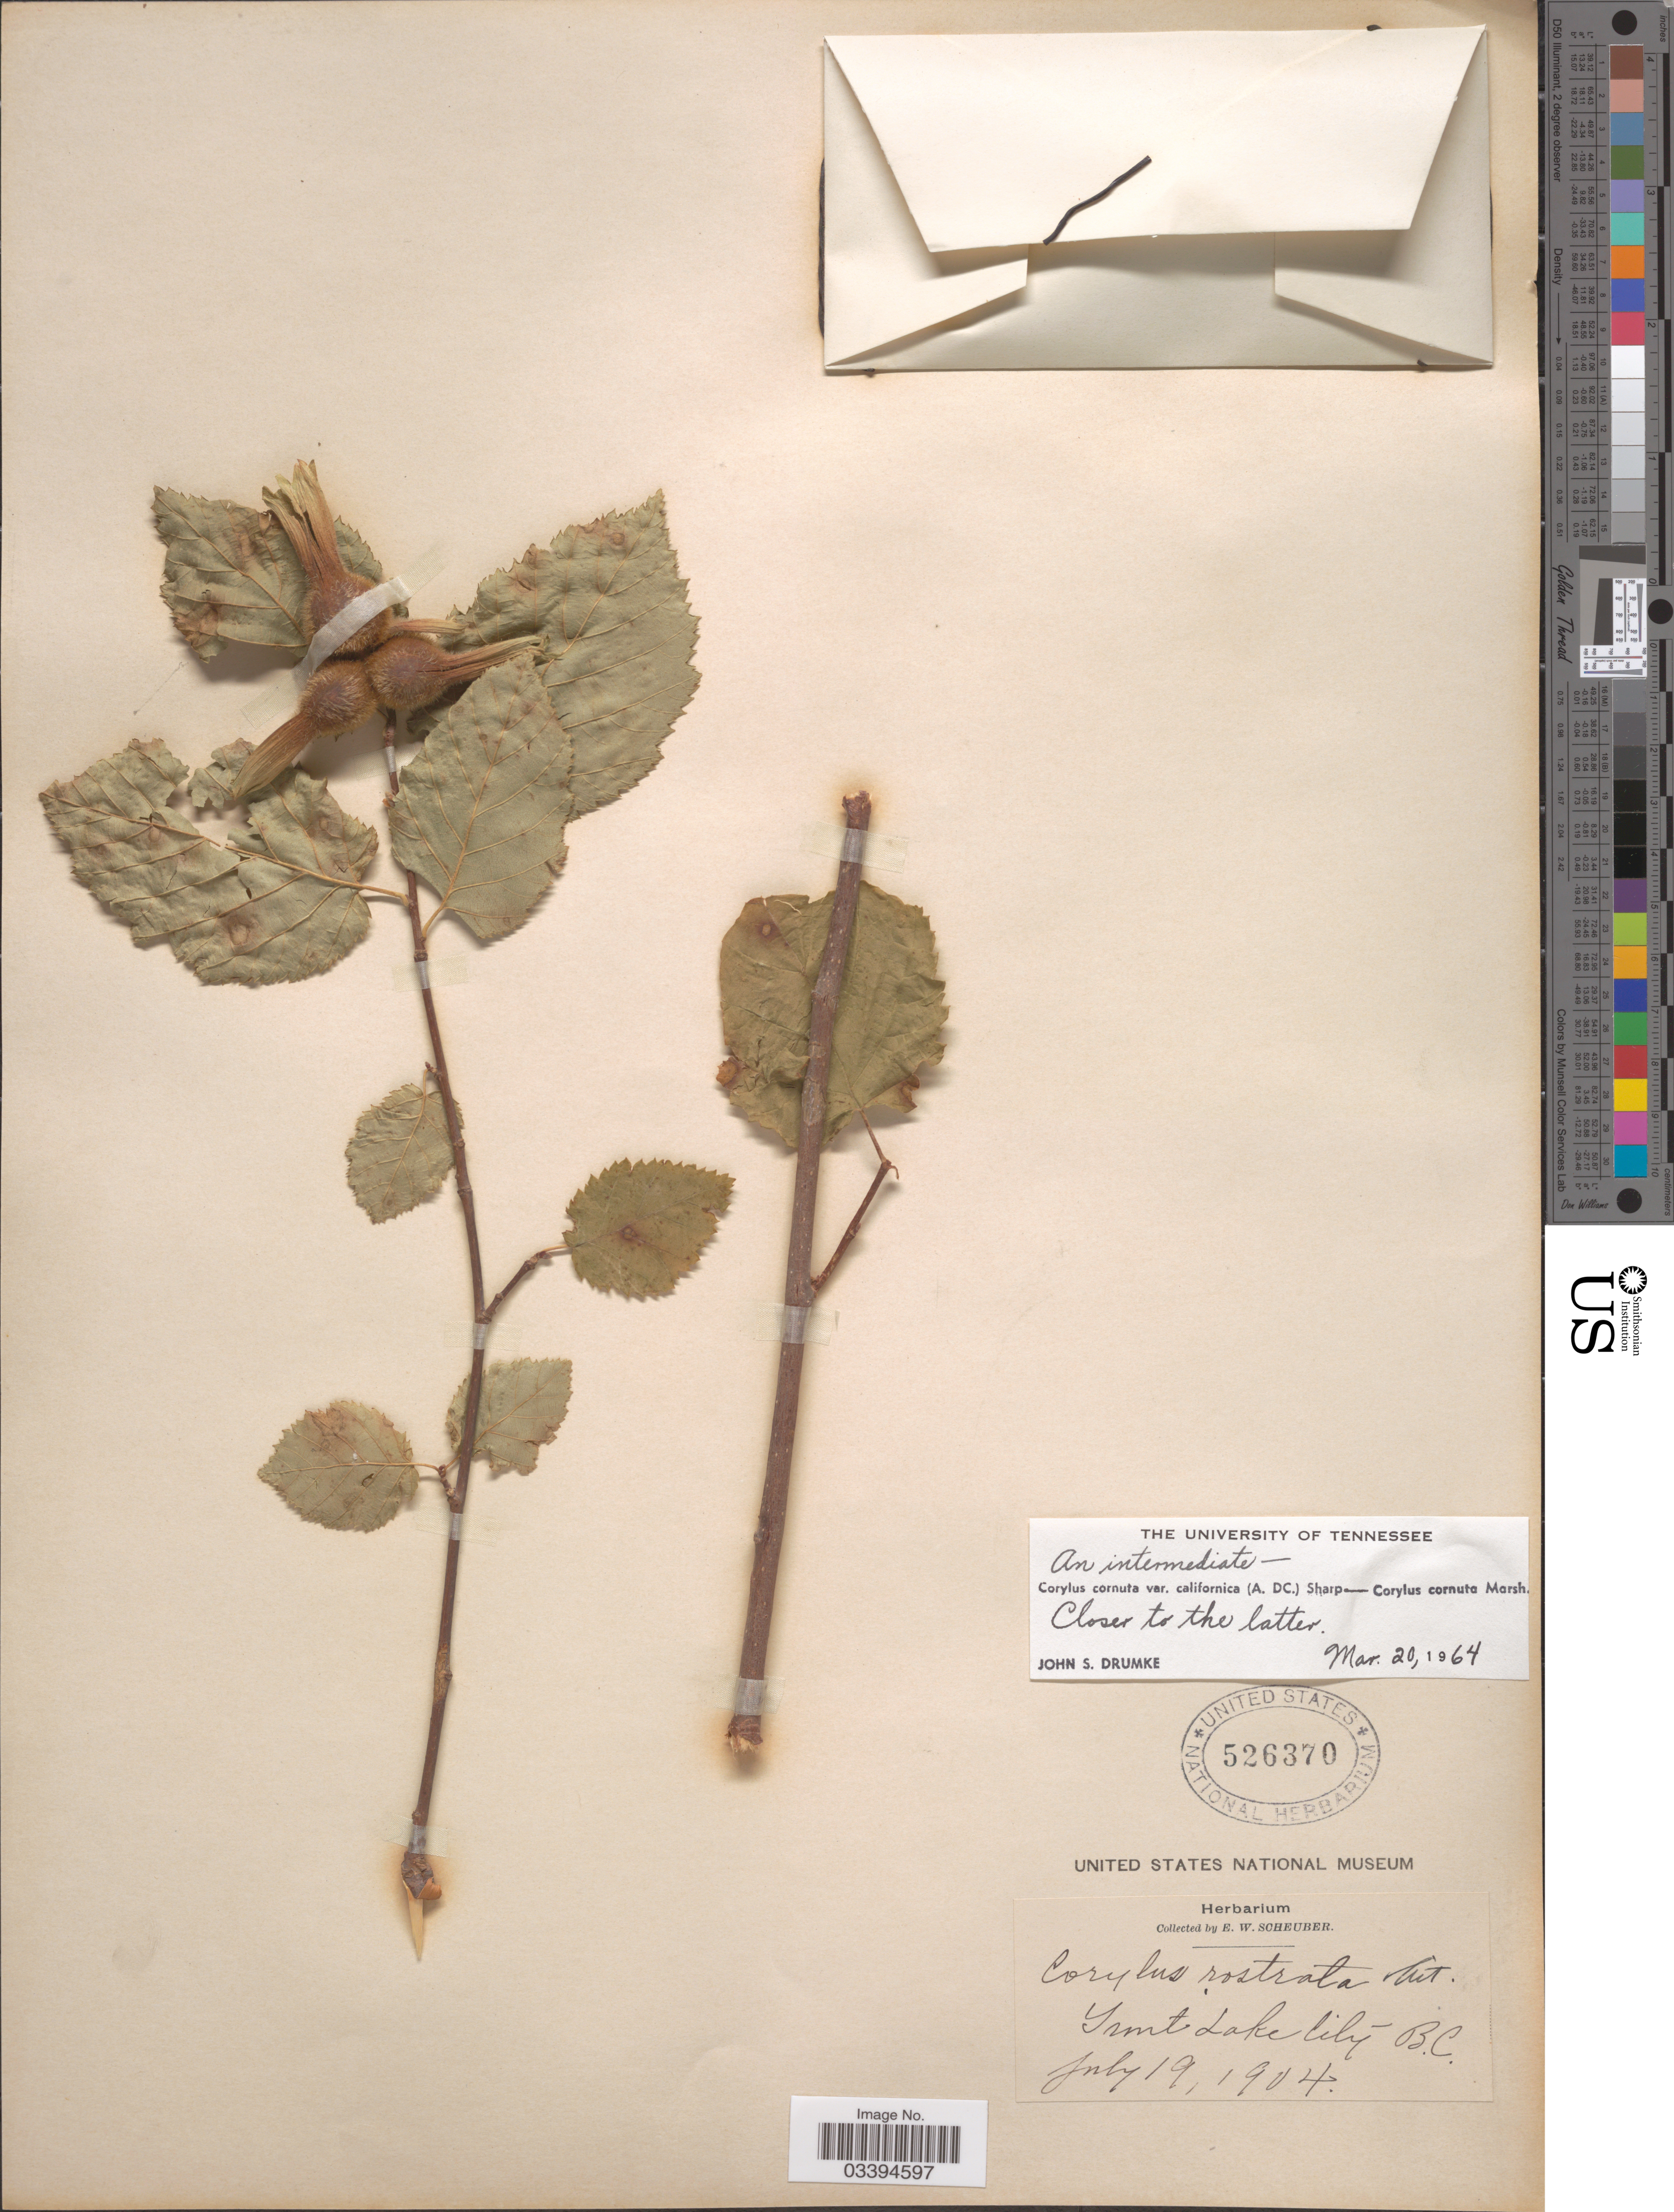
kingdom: Plantae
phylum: Tracheophyta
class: Magnoliopsida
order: Fagales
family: Betulaceae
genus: Corylus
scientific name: Corylus cornuta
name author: Marshall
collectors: E. Scheuber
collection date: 1904-07-19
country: Canada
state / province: British Columbia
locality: Trout Lake City.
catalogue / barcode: US 526370